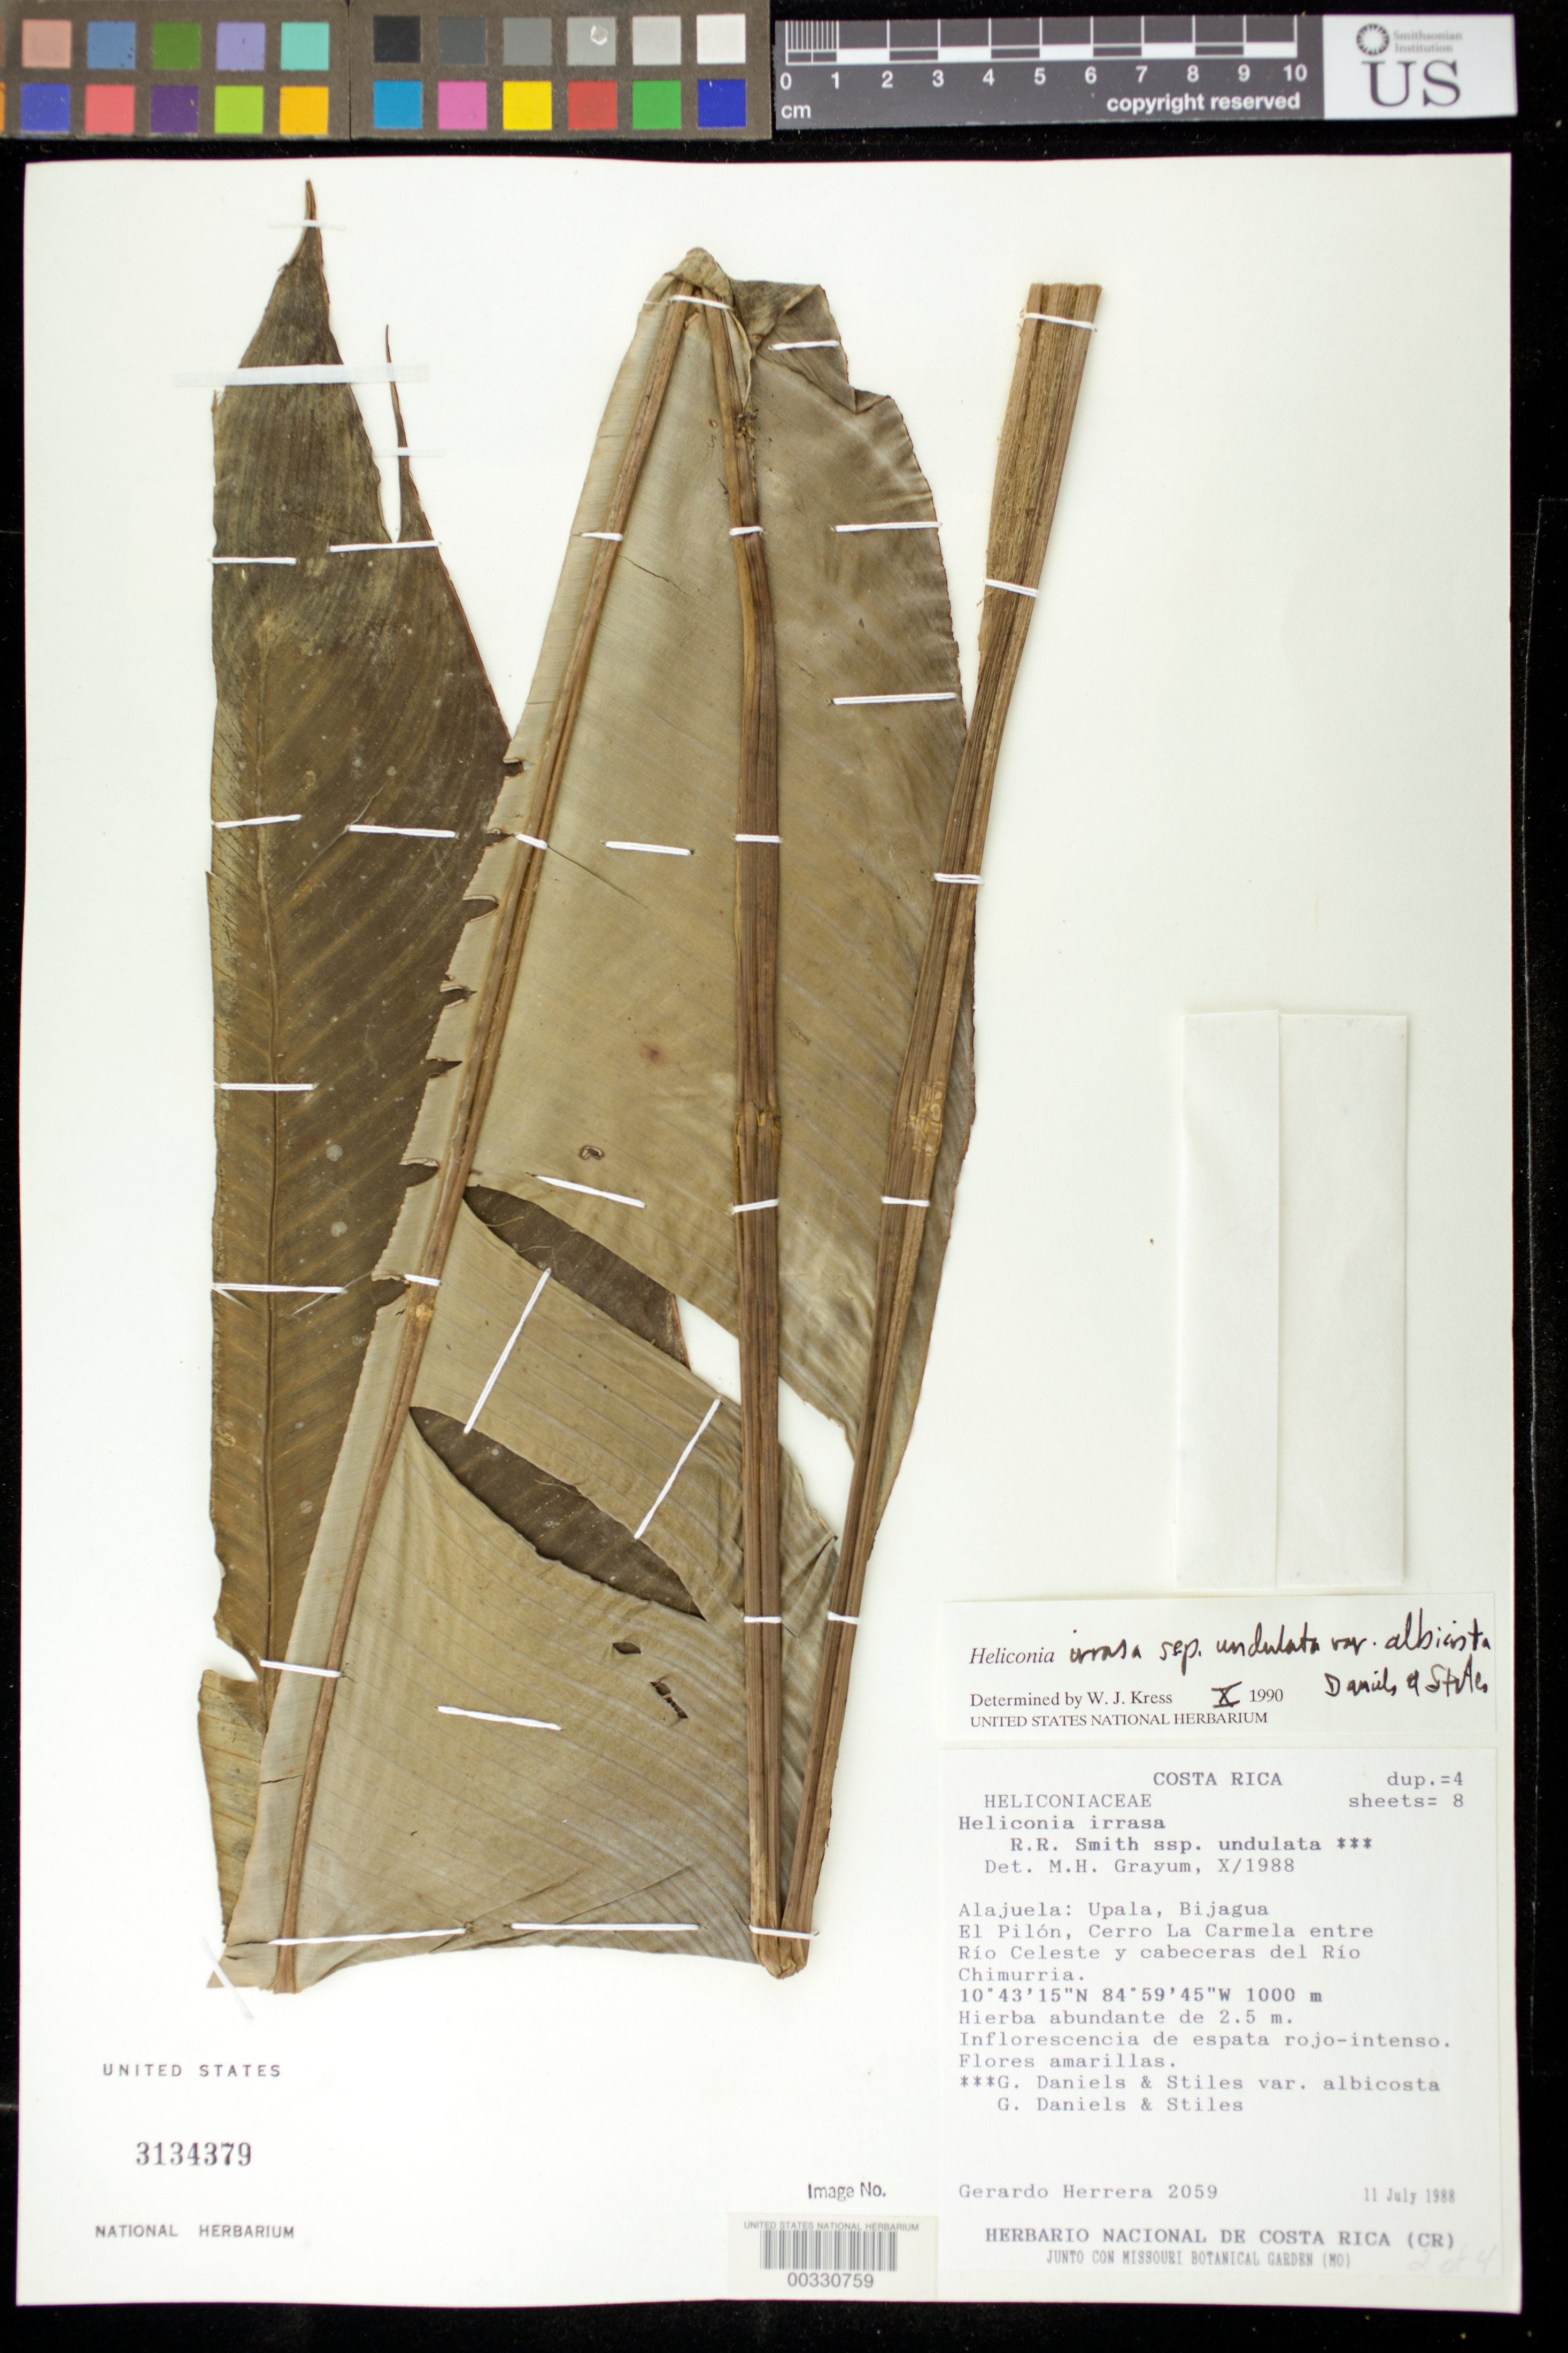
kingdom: Plantae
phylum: Tracheophyta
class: Liliopsida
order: Zingiberales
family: Heliconiaceae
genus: Heliconia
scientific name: Heliconia irrasa var. albicosta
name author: G.S. Daniels & F.G. Stiles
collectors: G. Herrera Ch.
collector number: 2059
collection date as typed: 11 Jul 1988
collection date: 1988-07-11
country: Costa Rica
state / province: Alajuela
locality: Upala, Bijagua El Pilon, Cerro La Carmela between Rio Celeste and chief city of Rio Chimurria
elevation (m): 1000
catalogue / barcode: US 3134379